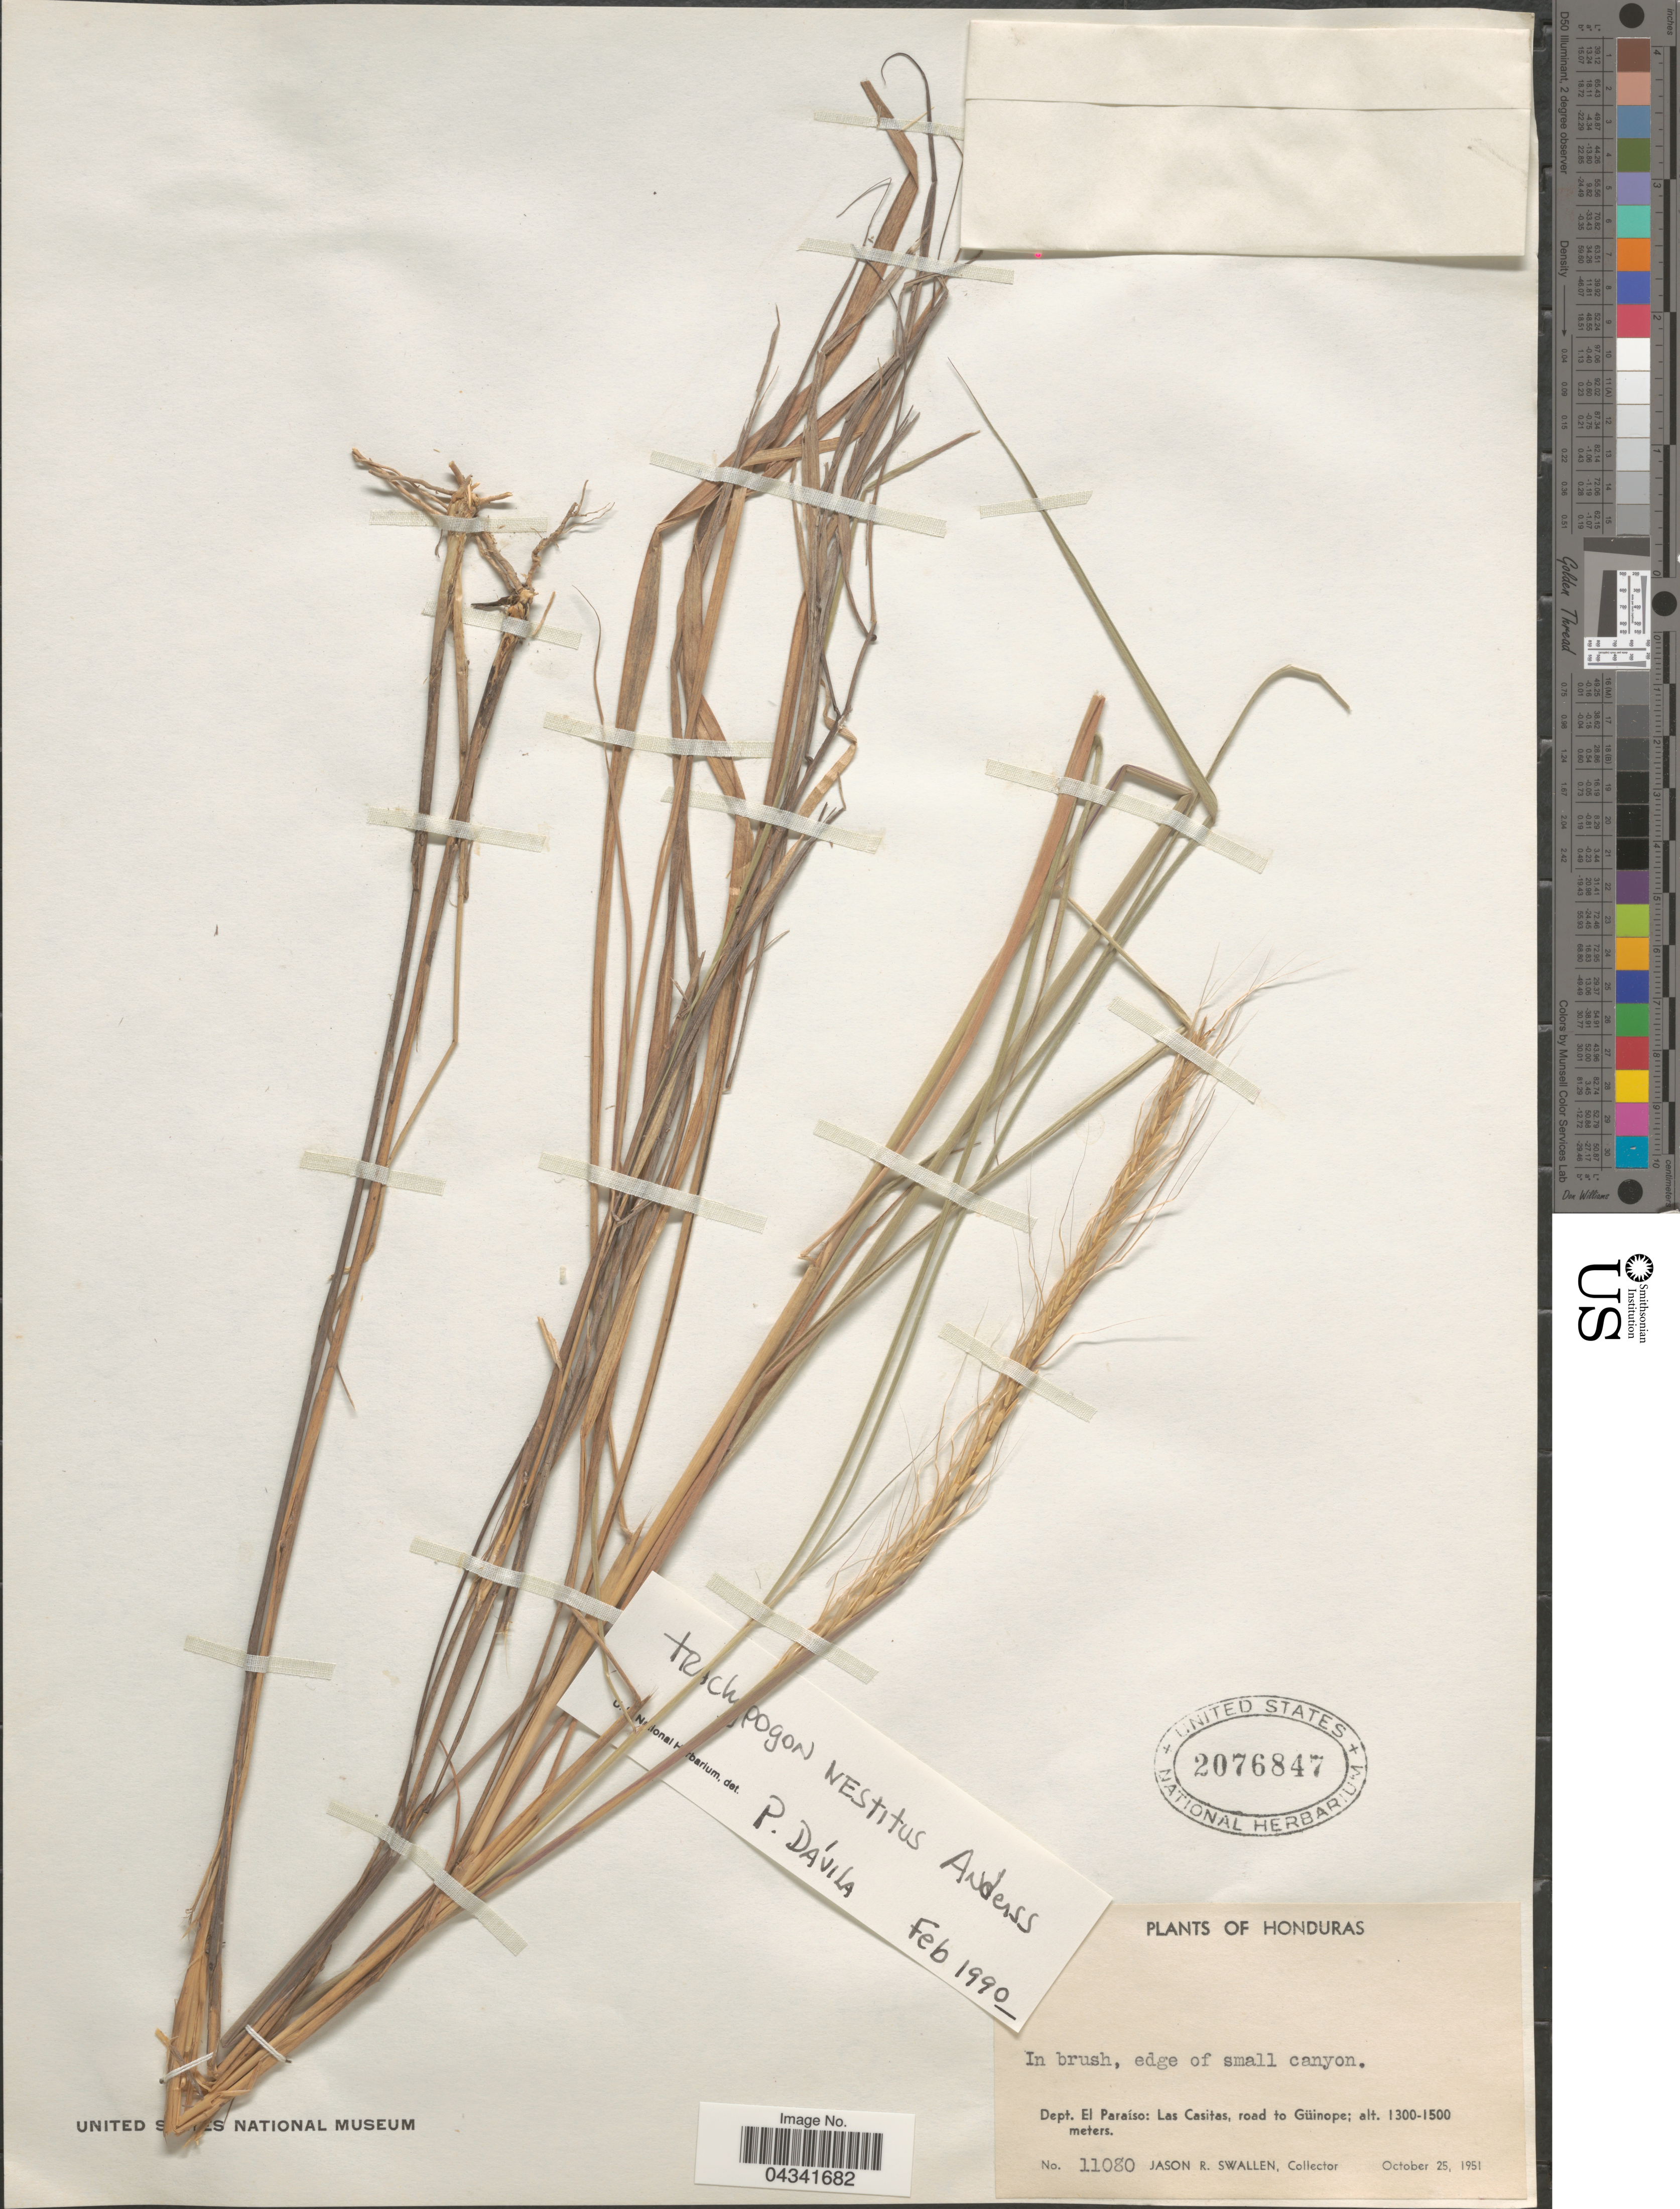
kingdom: Plantae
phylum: Tracheophyta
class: Liliopsida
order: Poales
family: Poaceae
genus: Trachypogon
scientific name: Trachypogon vestitus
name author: L. Andersson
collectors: J. R. Swallen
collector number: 11080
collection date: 1951-10-25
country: Honduras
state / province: El Paraiso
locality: Dept. El Paraíso: Las Casitas, road to Güinope.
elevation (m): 1300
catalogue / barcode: US 2076847